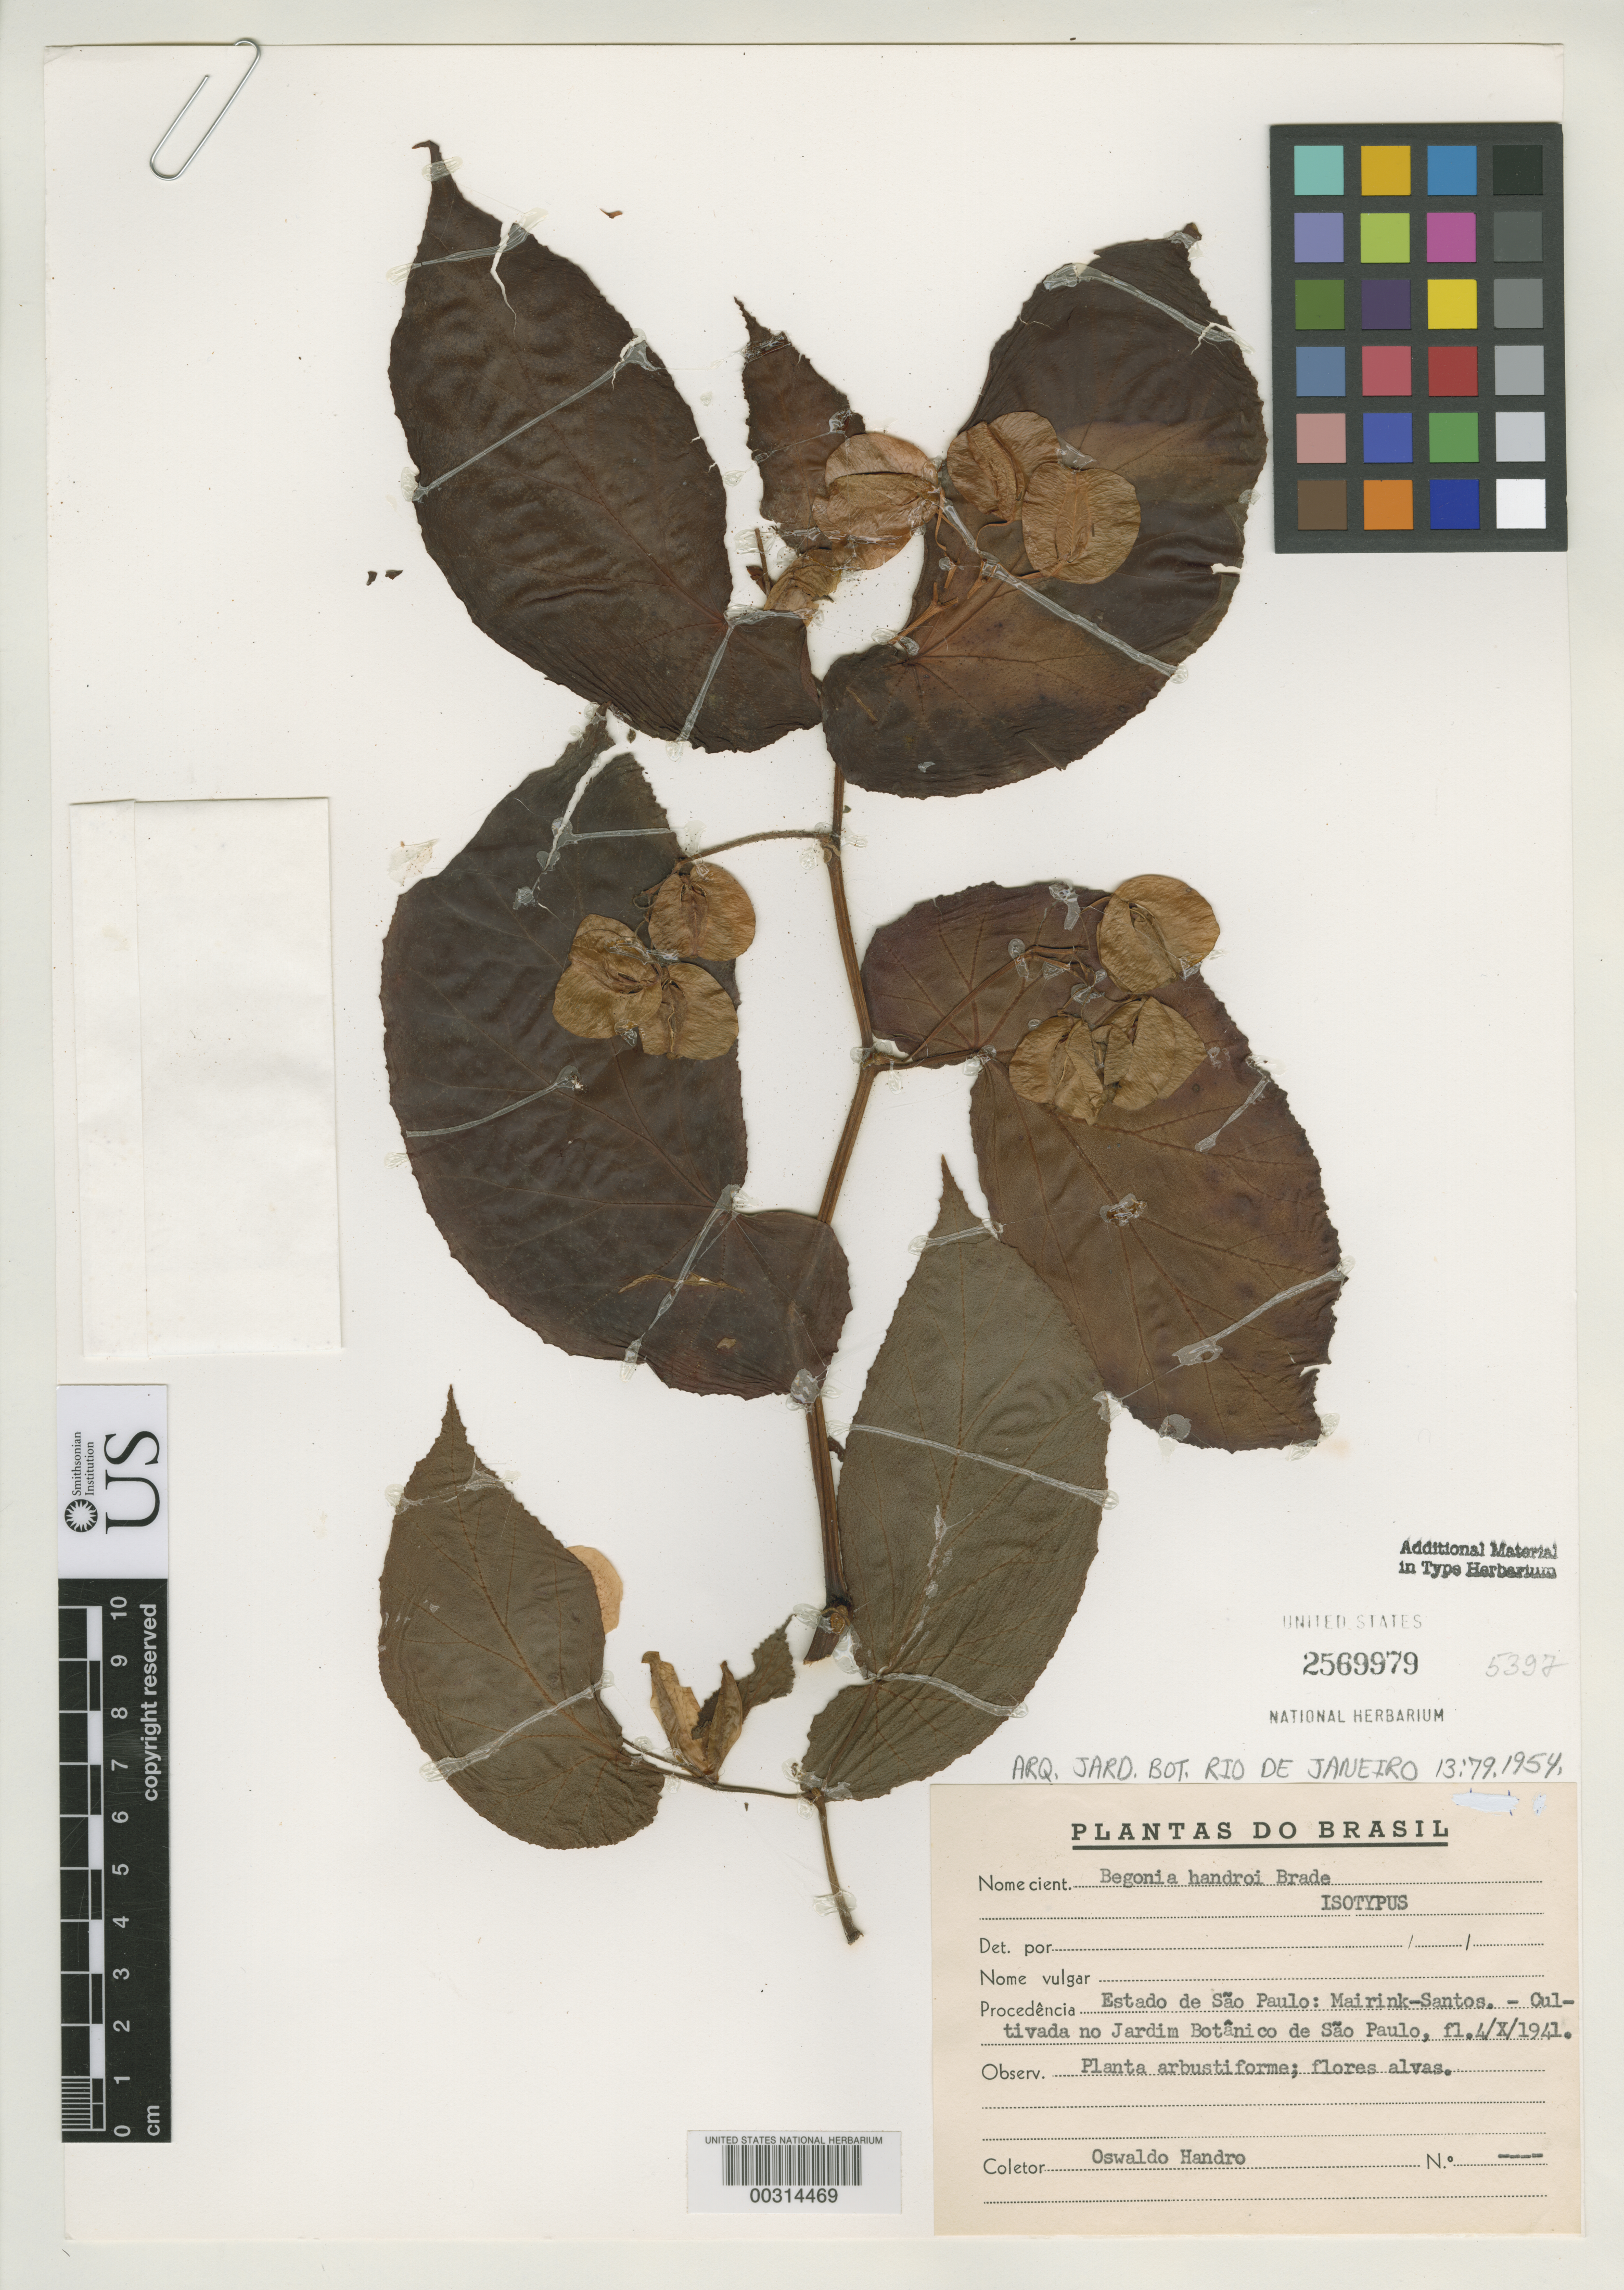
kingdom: Plantae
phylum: Tracheophyta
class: Magnoliopsida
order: Cucurbitales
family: Begoniaceae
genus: Begonia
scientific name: Begonia handroi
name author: Brade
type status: Isotype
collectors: O. Handro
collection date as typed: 04 Oct 1941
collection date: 1941-10-04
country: Brazil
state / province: São Paulo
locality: Mairink-Santos.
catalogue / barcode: US 2569979